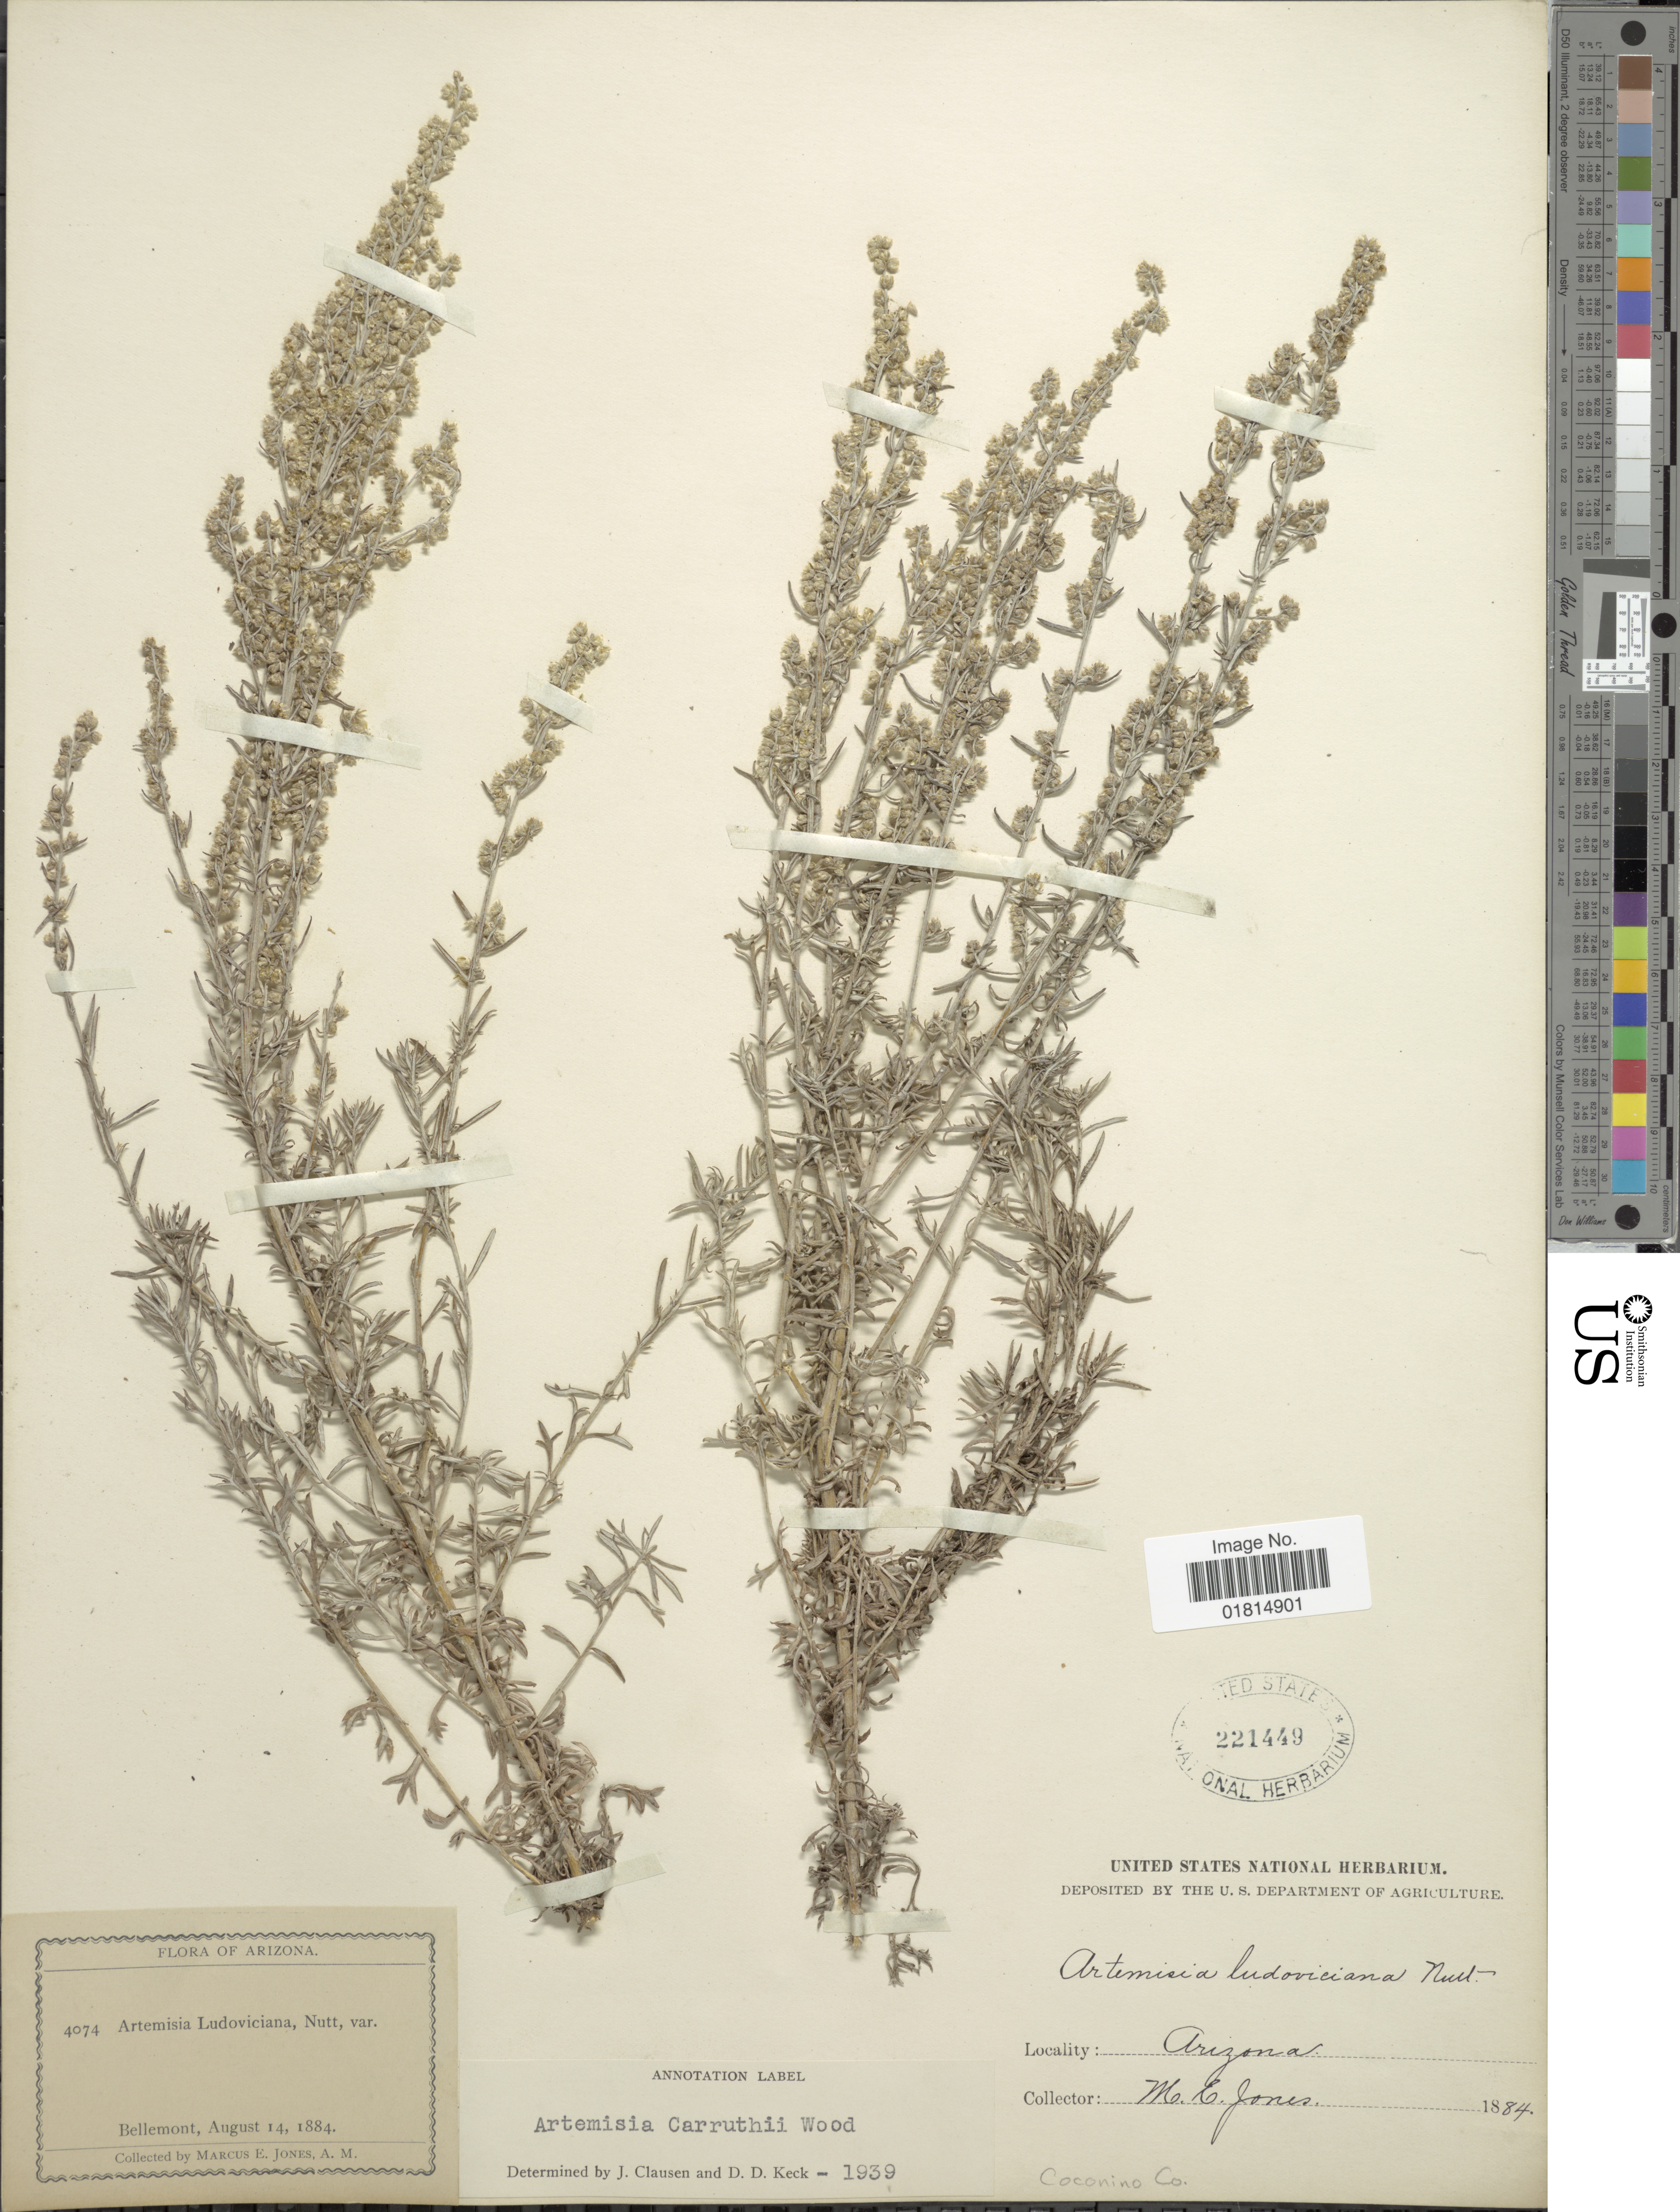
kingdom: Plantae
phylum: Tracheophyta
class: Magnoliopsida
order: Asterales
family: Asteraceae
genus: Artemisia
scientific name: Artemisia carruthii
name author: Alph. Wood ex Carruth.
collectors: M. E. Jones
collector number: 4074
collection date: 1884-08-14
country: United States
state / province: Arizona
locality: Bellemont, Coconino Co.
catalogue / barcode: US 221449